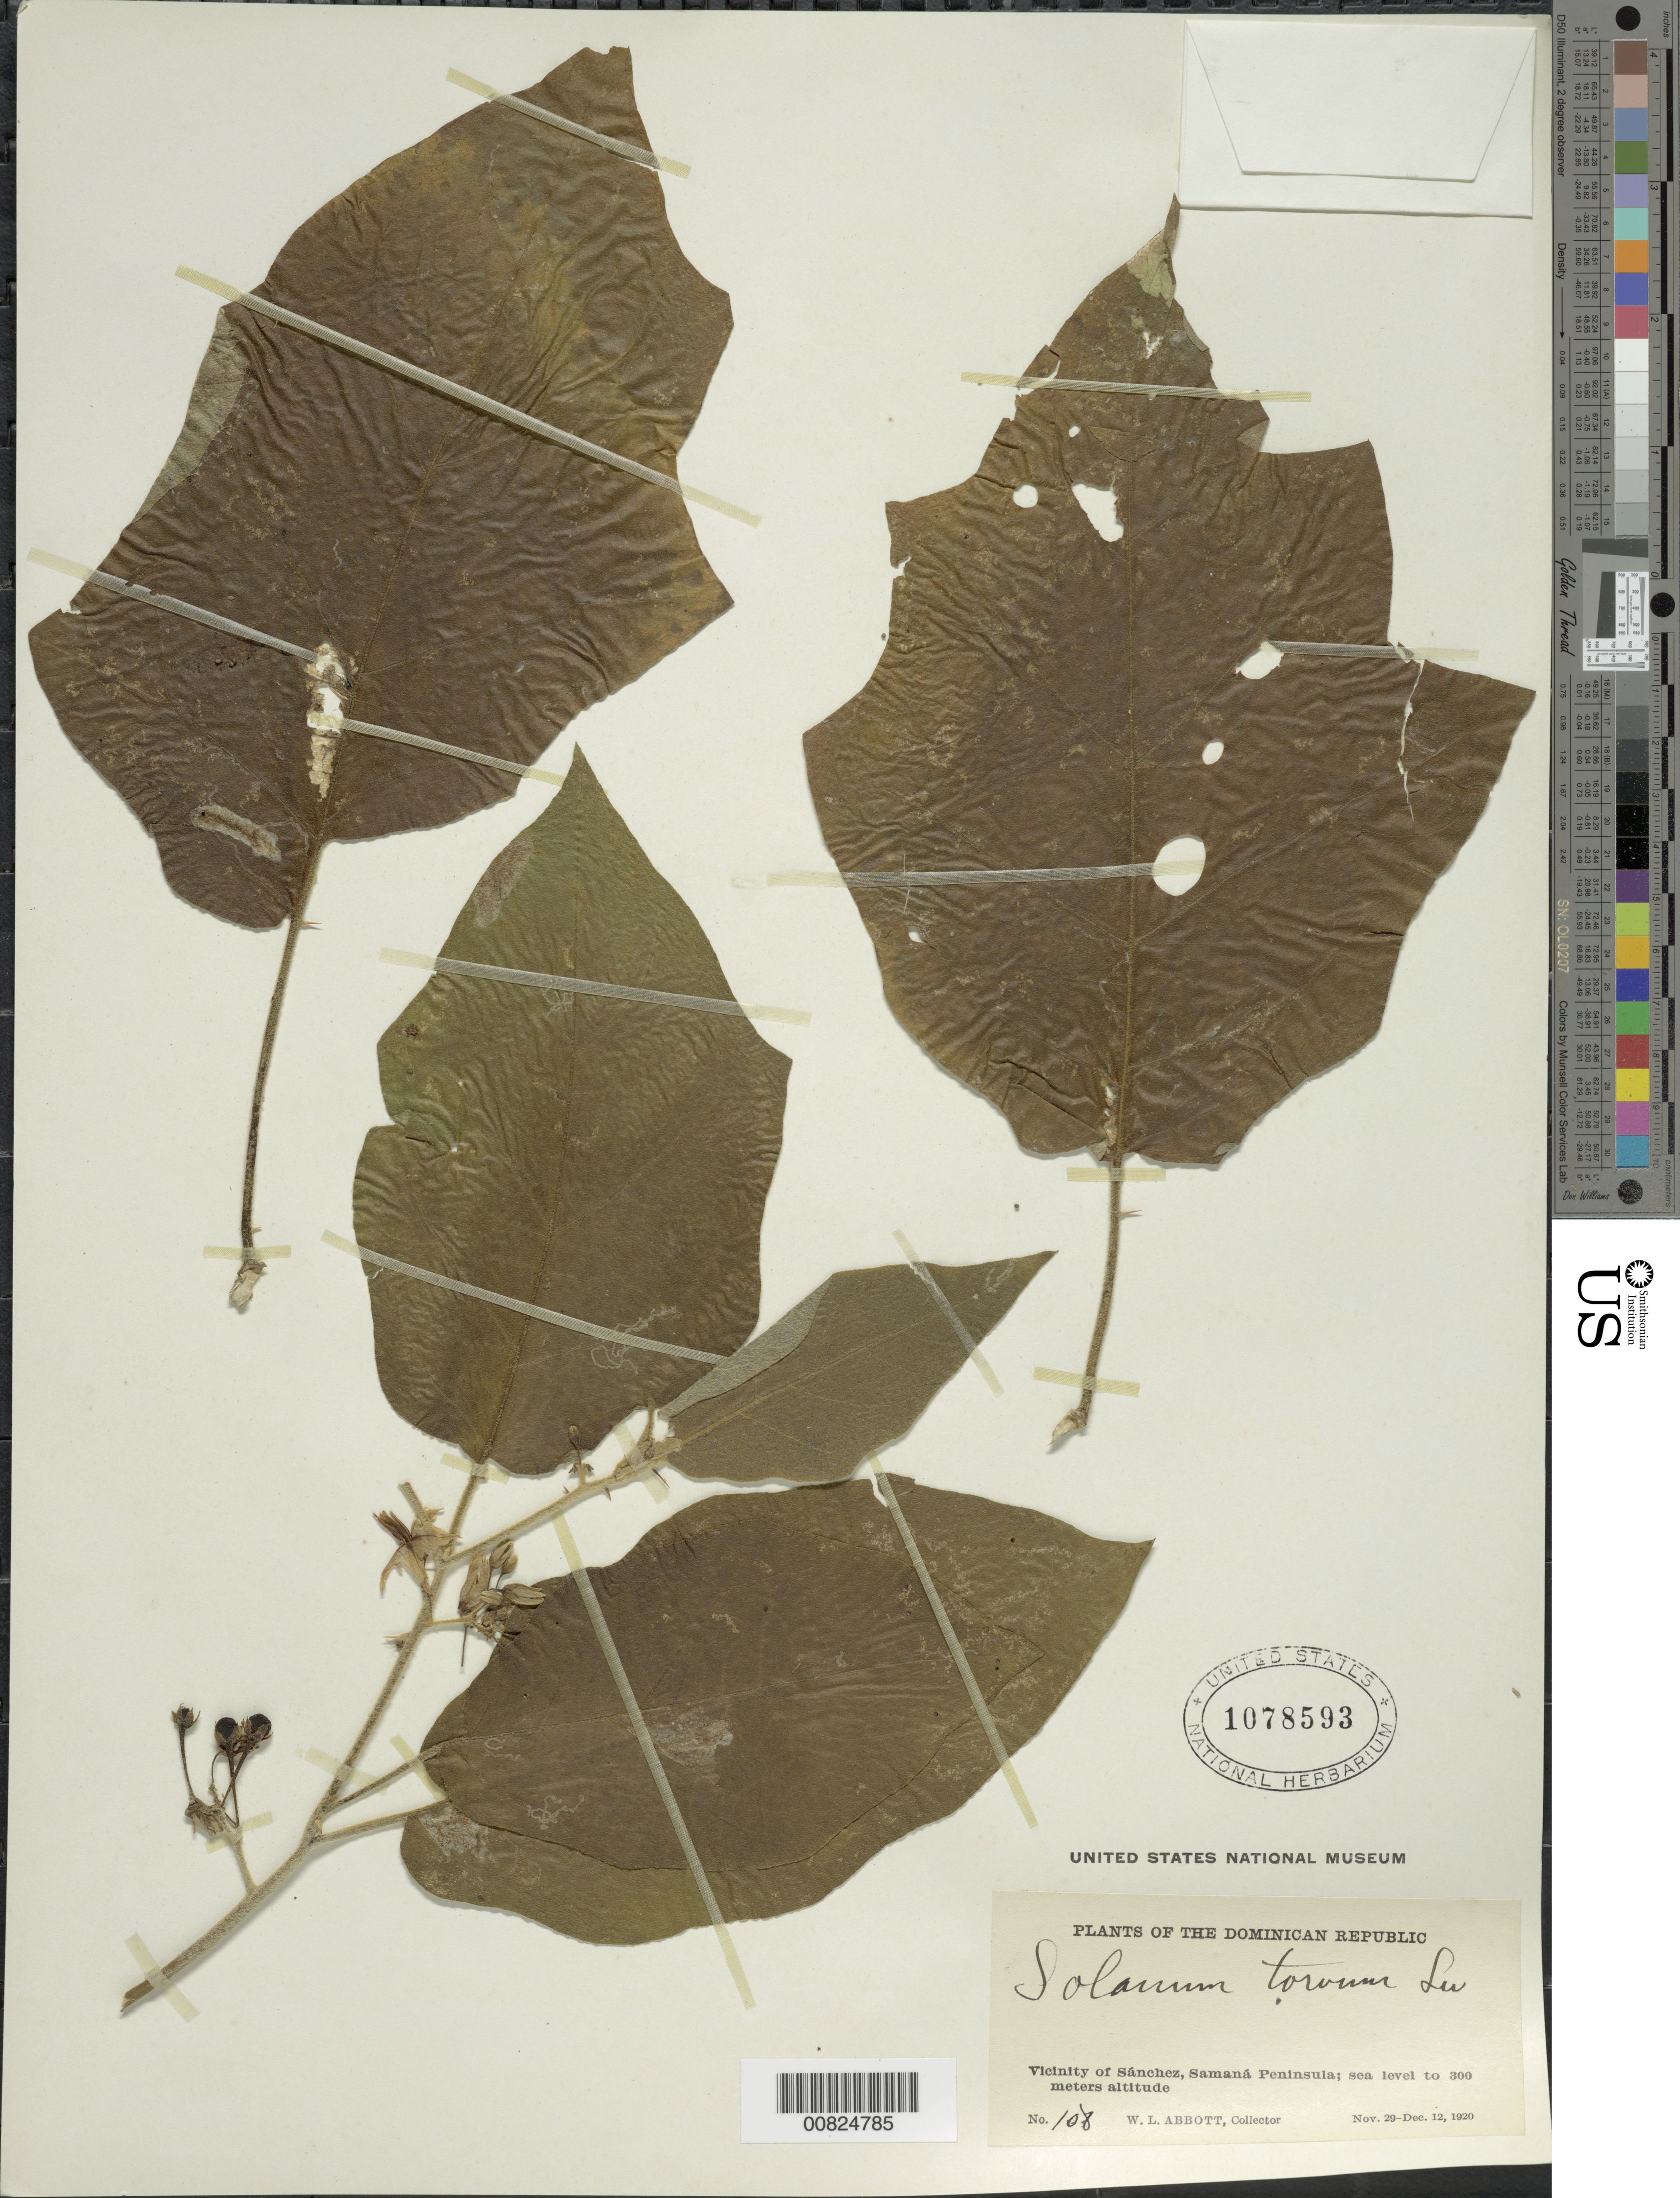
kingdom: Plantae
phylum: Tracheophyta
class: Magnoliopsida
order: Solanales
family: Solanaceae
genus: Solanum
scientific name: Solanum torvum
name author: Sw.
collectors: W. L. Abbott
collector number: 108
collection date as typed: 29 Nov 1920 to 12 Dec 1920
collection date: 1920-11-29/1920-12-12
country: Dominican Republic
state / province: Samana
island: Hispaniola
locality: Vicinity of Sánchez, Samaná Peninsula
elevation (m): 0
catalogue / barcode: US 1078593